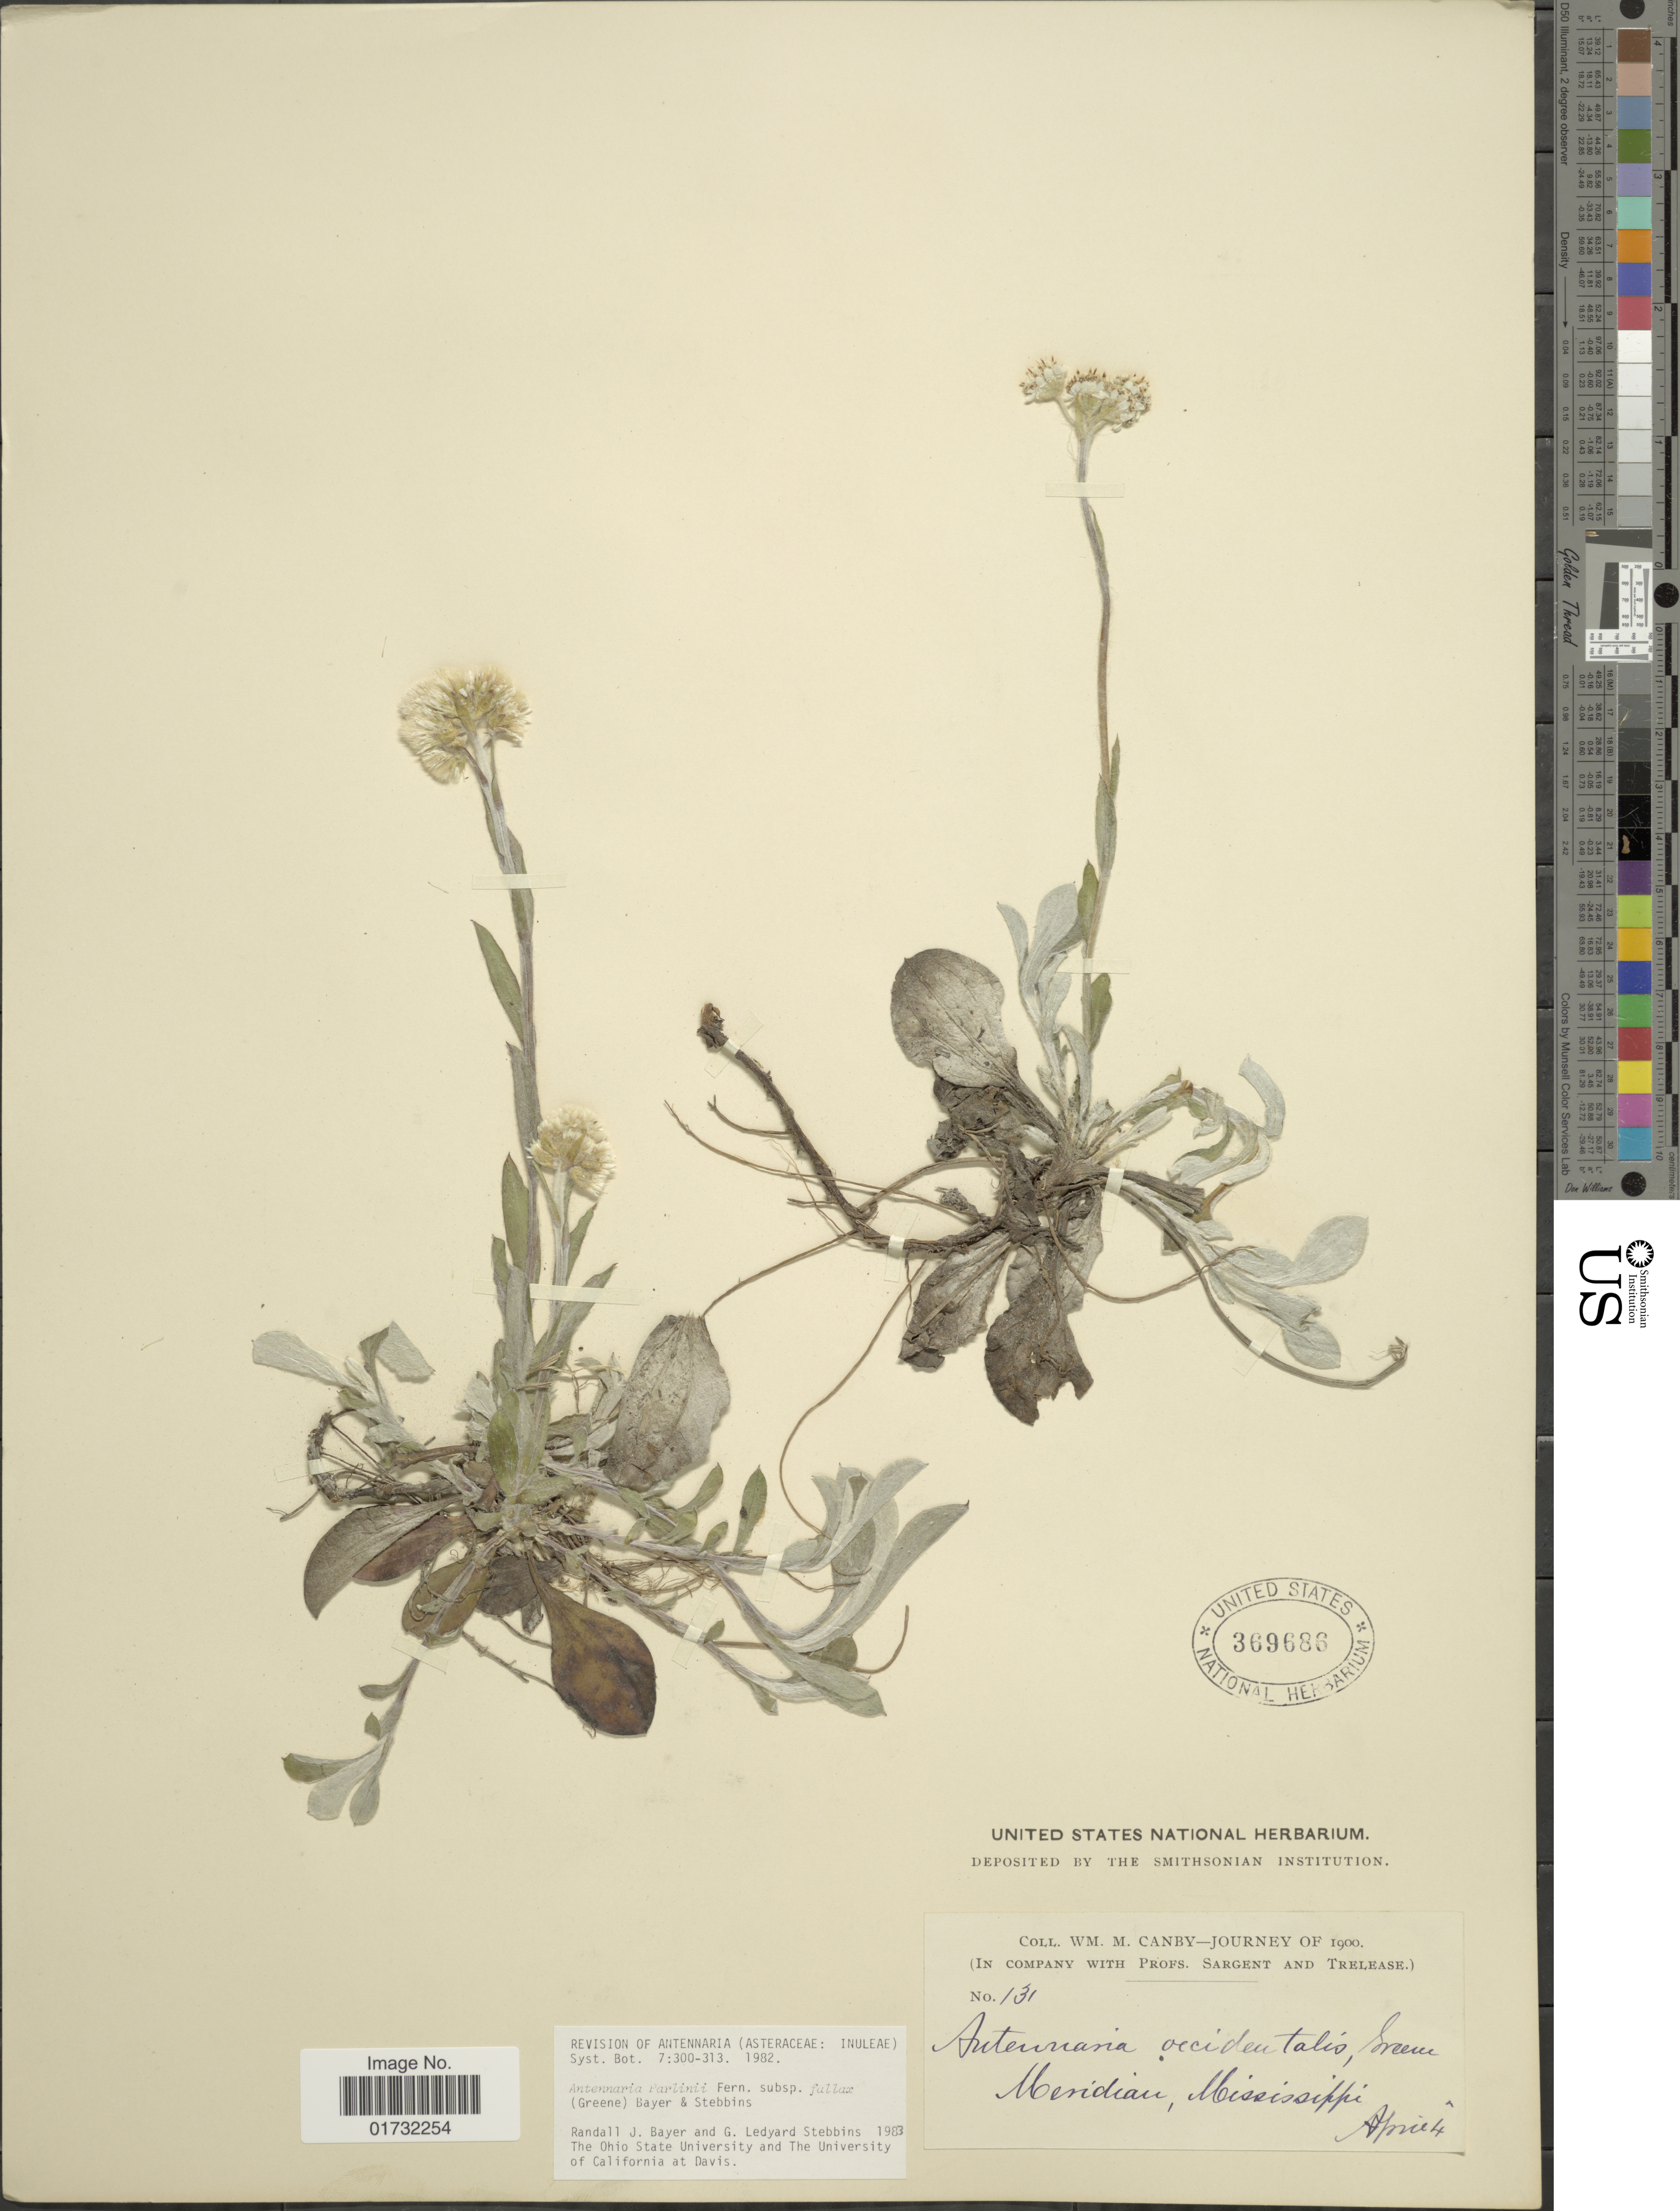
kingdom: Plantae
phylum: Tracheophyta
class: Magnoliopsida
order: Asterales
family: Asteraceae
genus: Antennaria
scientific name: Antennaria parlinii subsp. fallax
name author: (Greene) R.J. Bayer & Stebbins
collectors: W. M. Canby, -- Sargent & -- Trelease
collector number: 131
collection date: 1900-04-04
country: United States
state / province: Mississippi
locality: Meridian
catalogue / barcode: US 369686